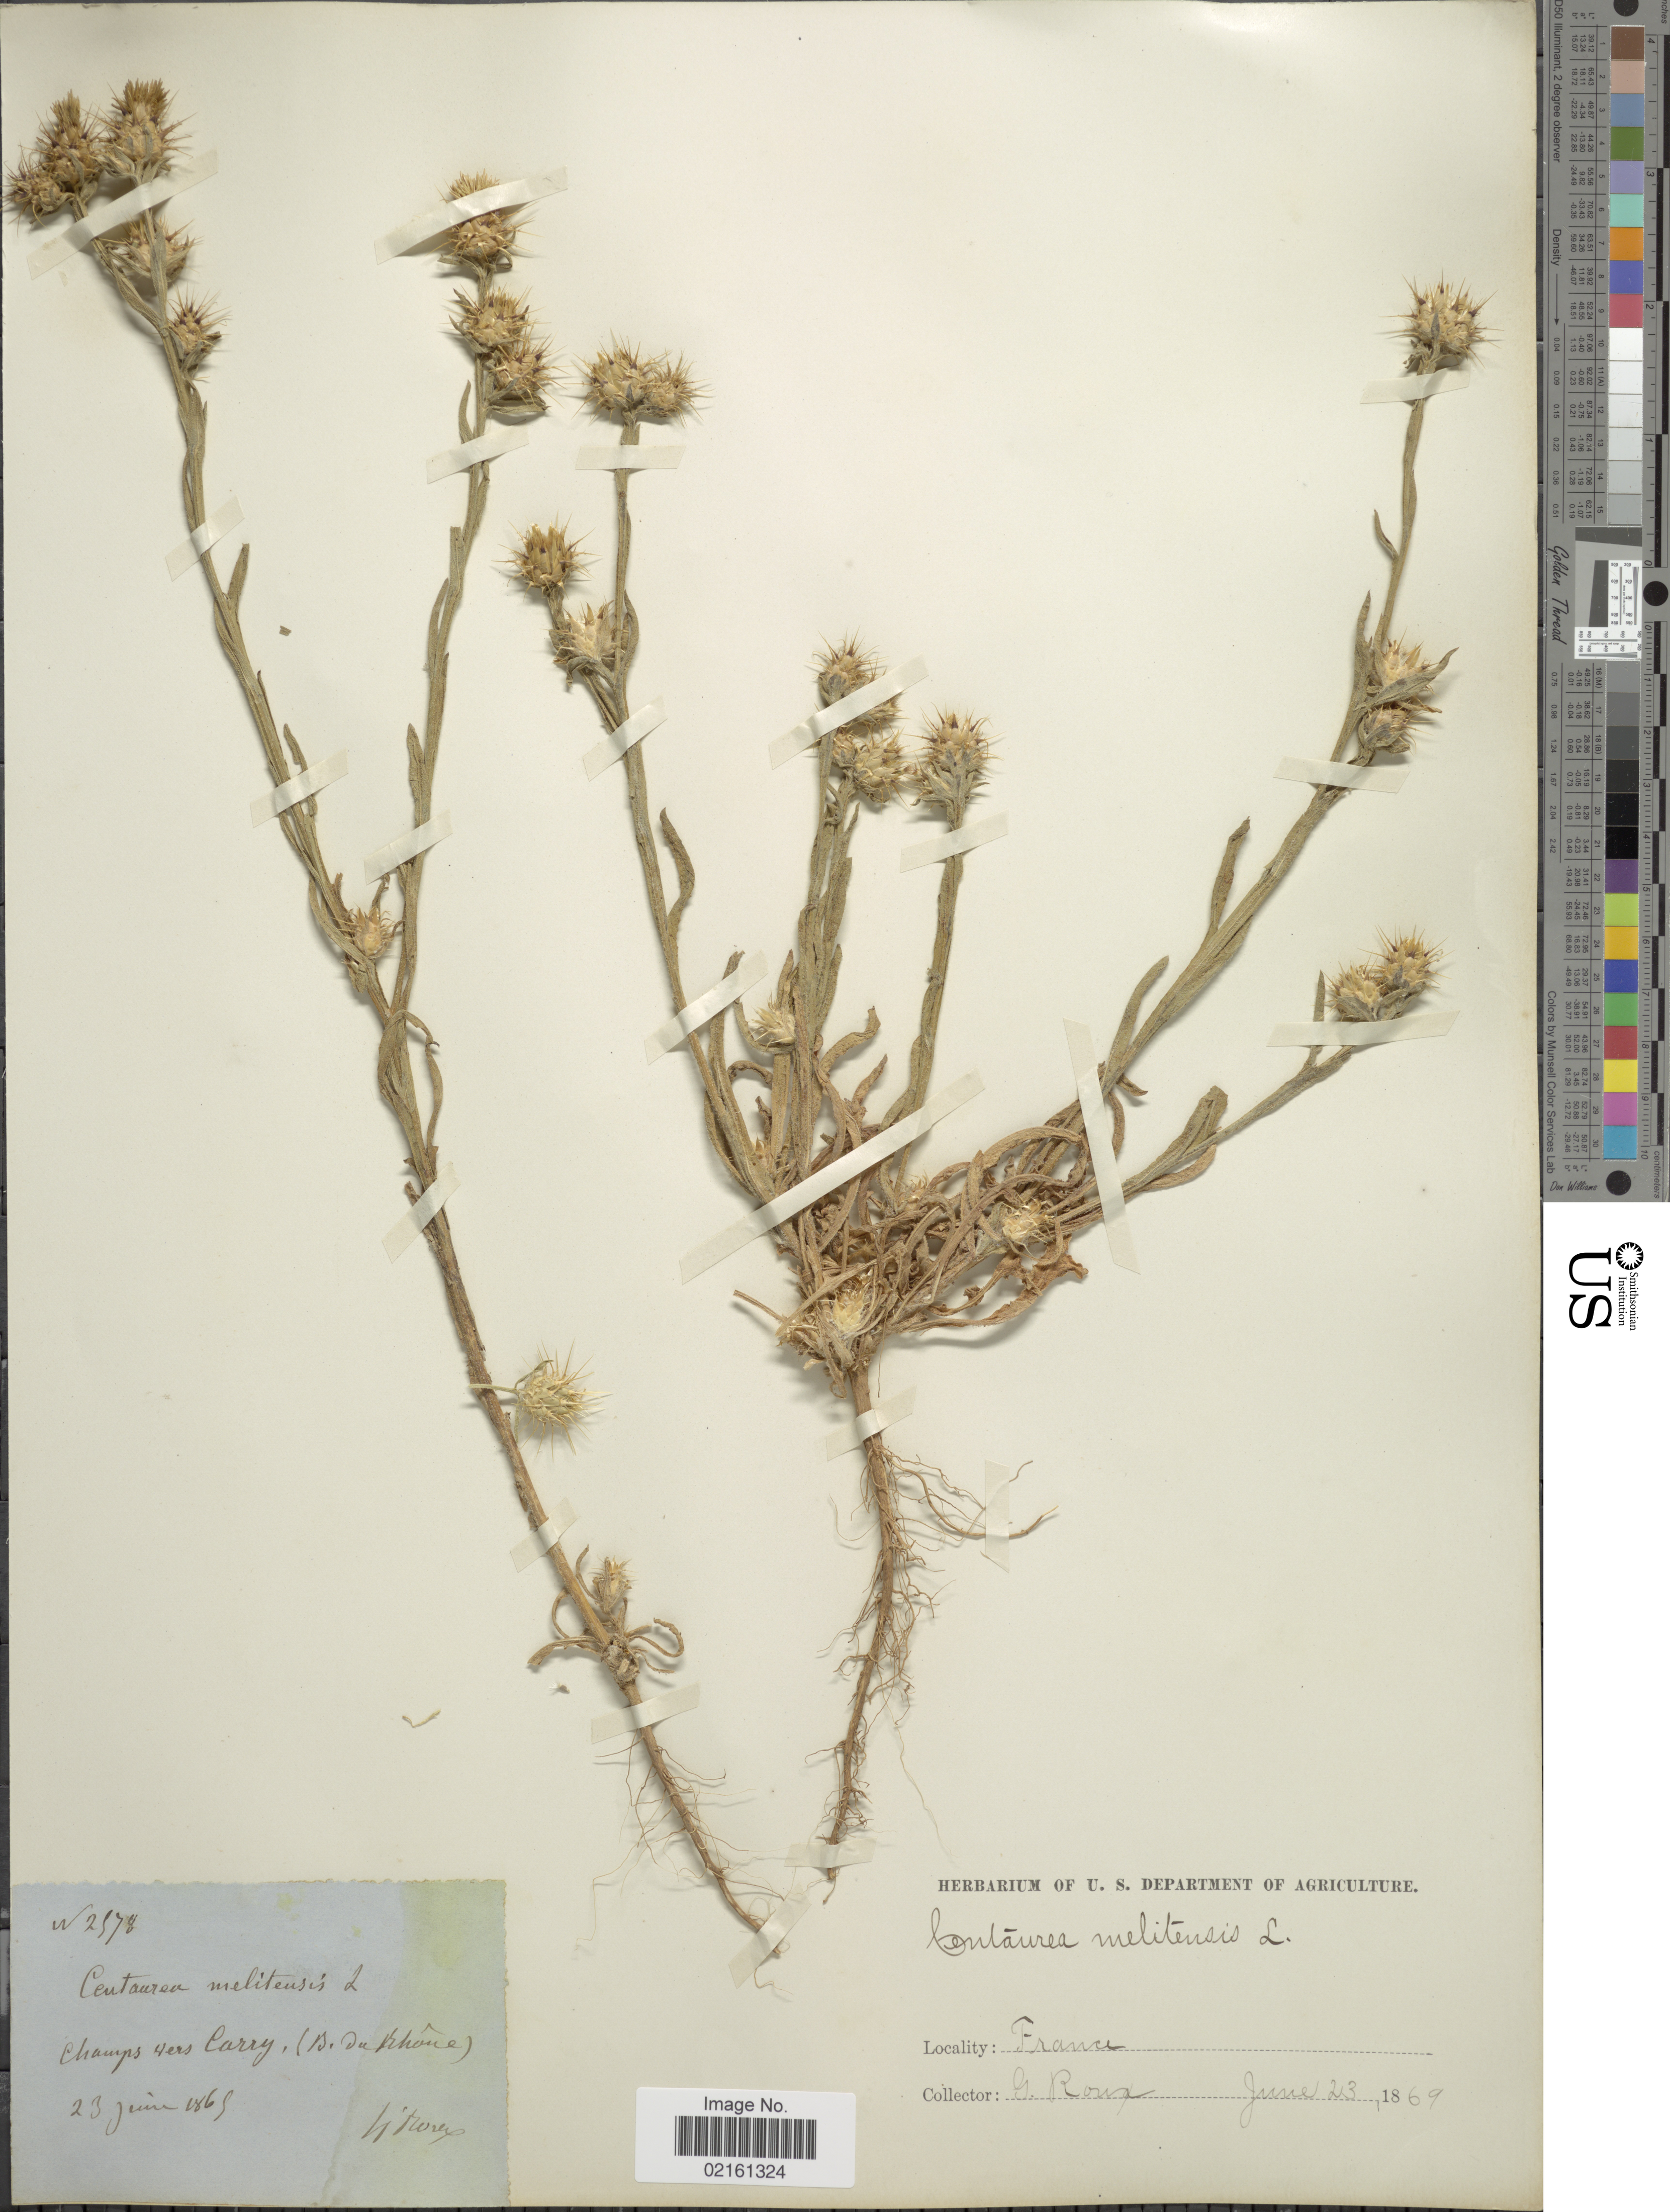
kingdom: Plantae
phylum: Tracheophyta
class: Magnoliopsida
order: Asterales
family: Asteraceae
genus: Centaurea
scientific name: Centaurea melitensis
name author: L.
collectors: N. Roux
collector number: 2578*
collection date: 1869-06-23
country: France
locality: Champs vers Carry (B. du Rhone)